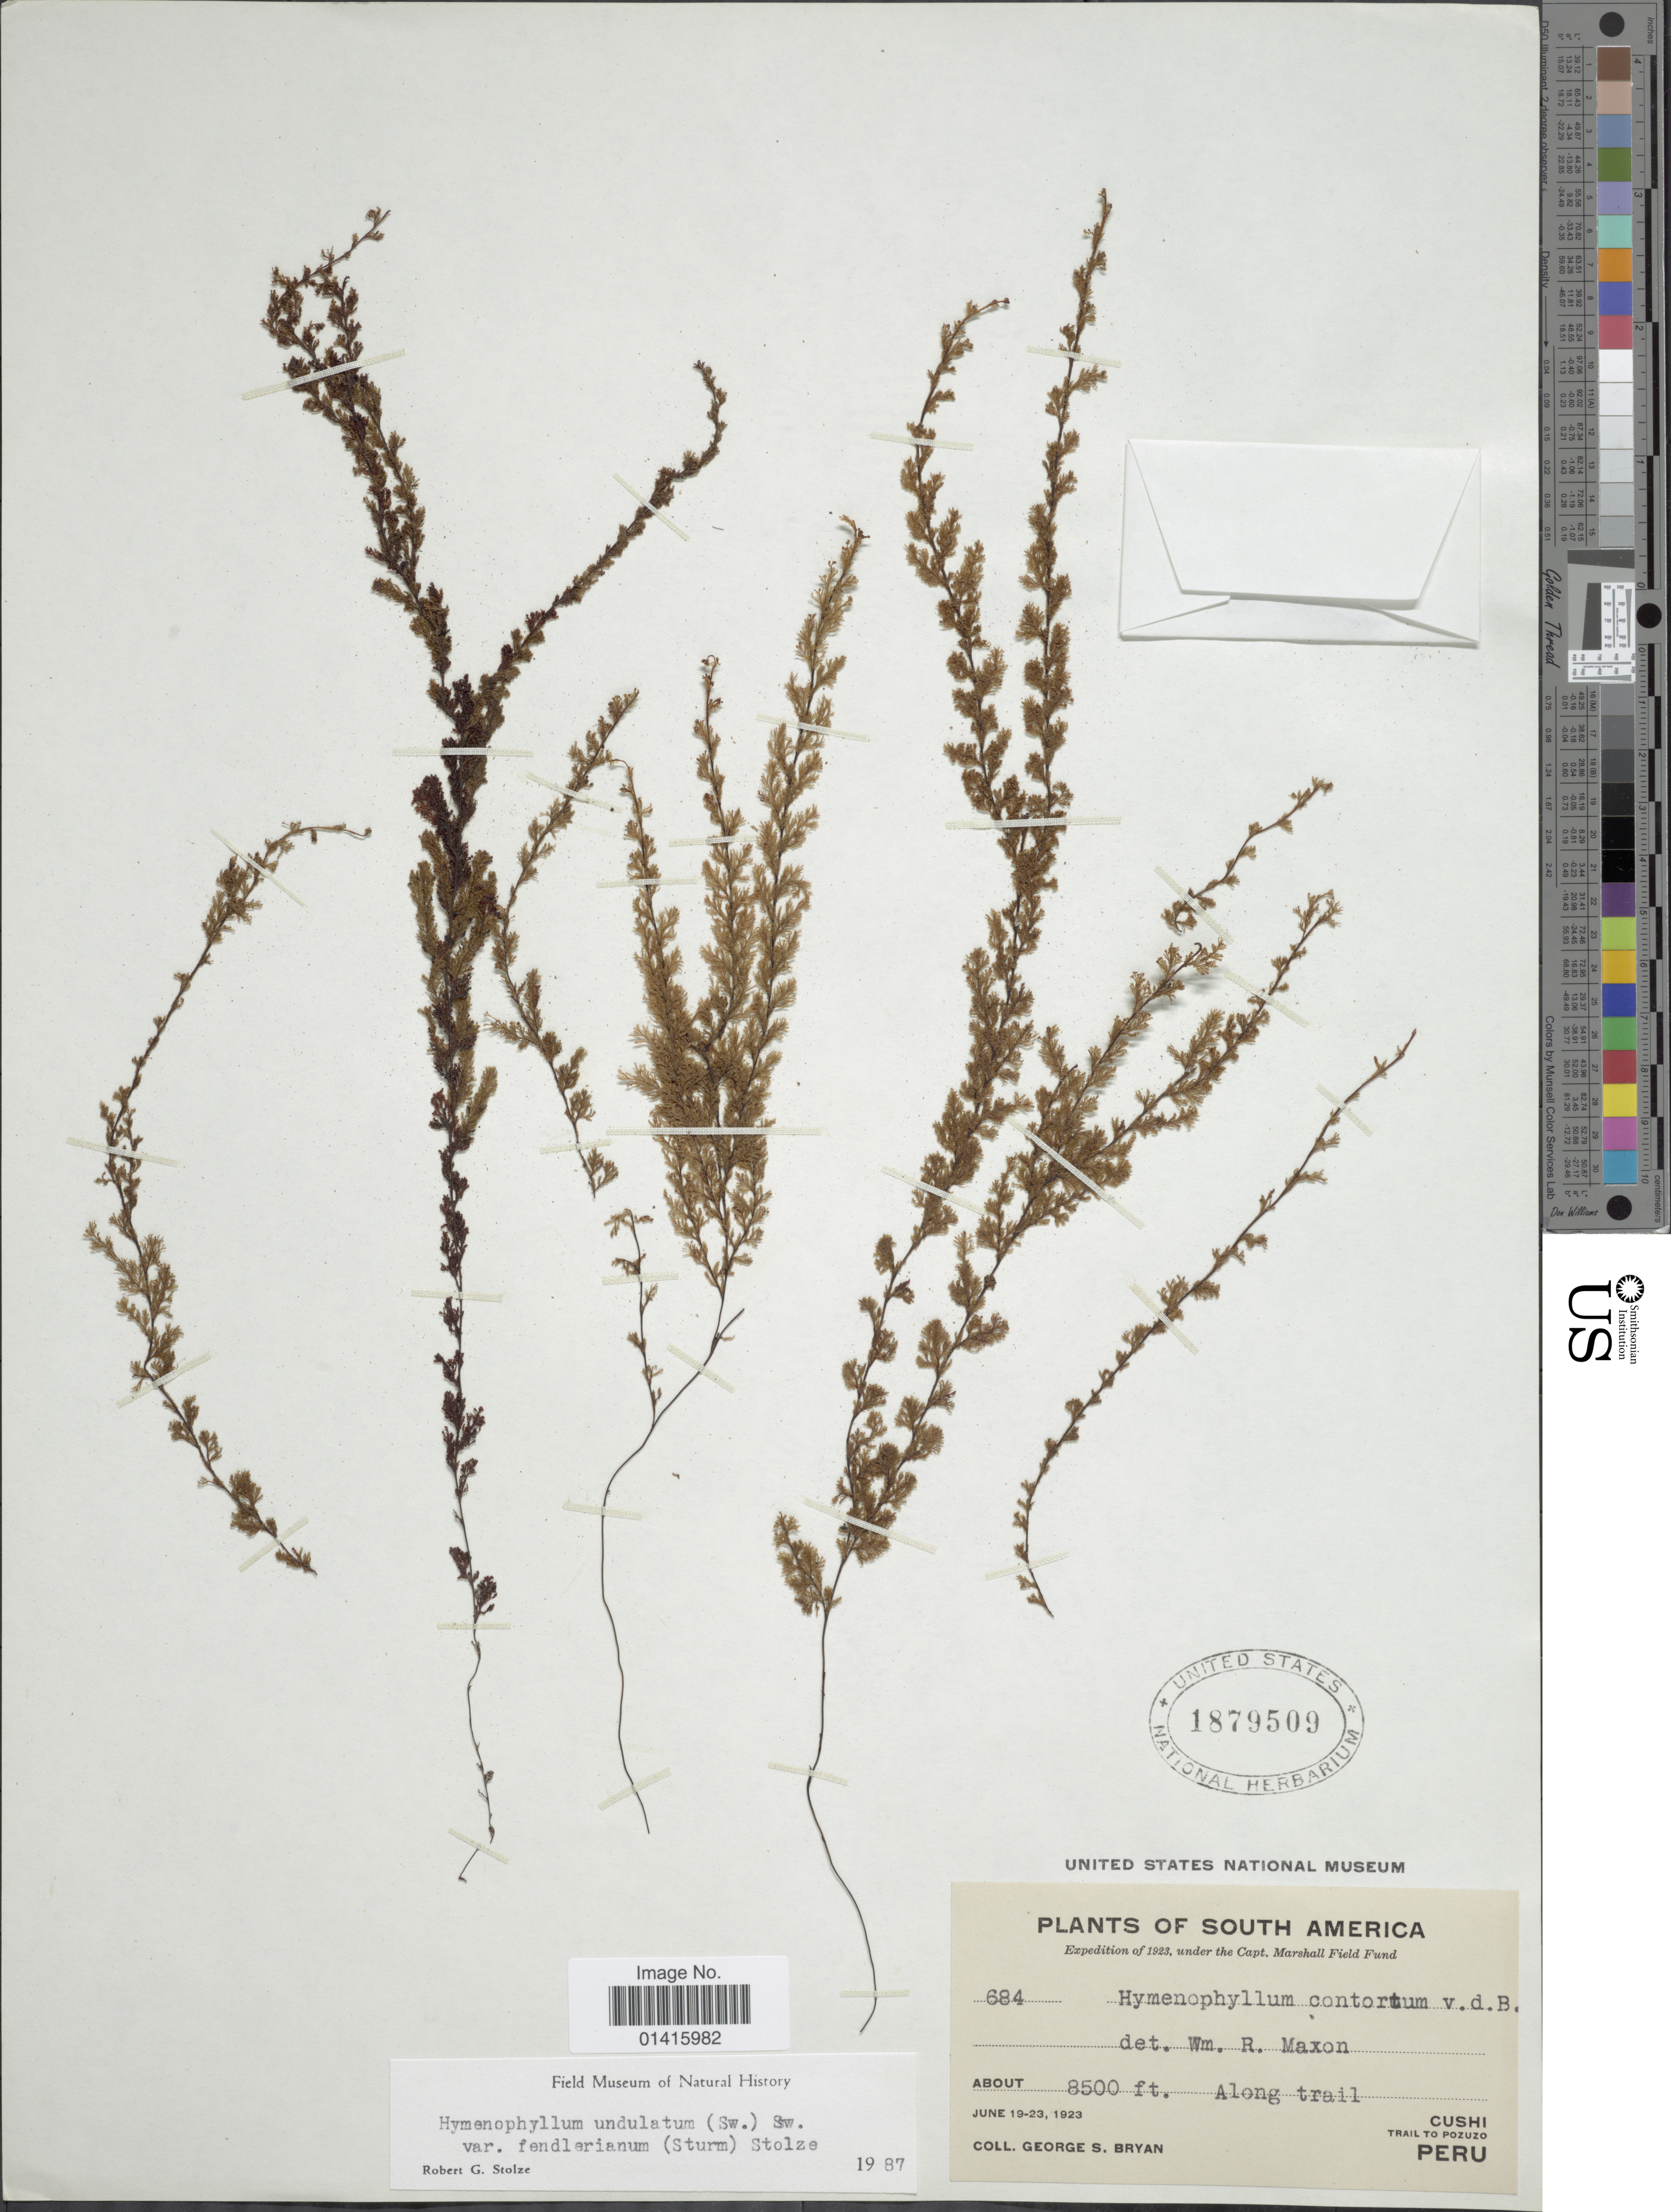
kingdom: Plantae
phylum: Tracheophyta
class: Polypodiopsida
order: Hymenophyllales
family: Hymenophyllaceae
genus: Hymenophyllum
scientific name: Hymenophyllum fendlerianum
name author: J.W. Sturm in Mart.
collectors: G. S. Bryan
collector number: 684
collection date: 1923-06-19/1923-06-23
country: Peru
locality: South America, along trail, Cushi, Trail to Pozuzo, Peru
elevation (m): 2591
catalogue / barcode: US 1879509